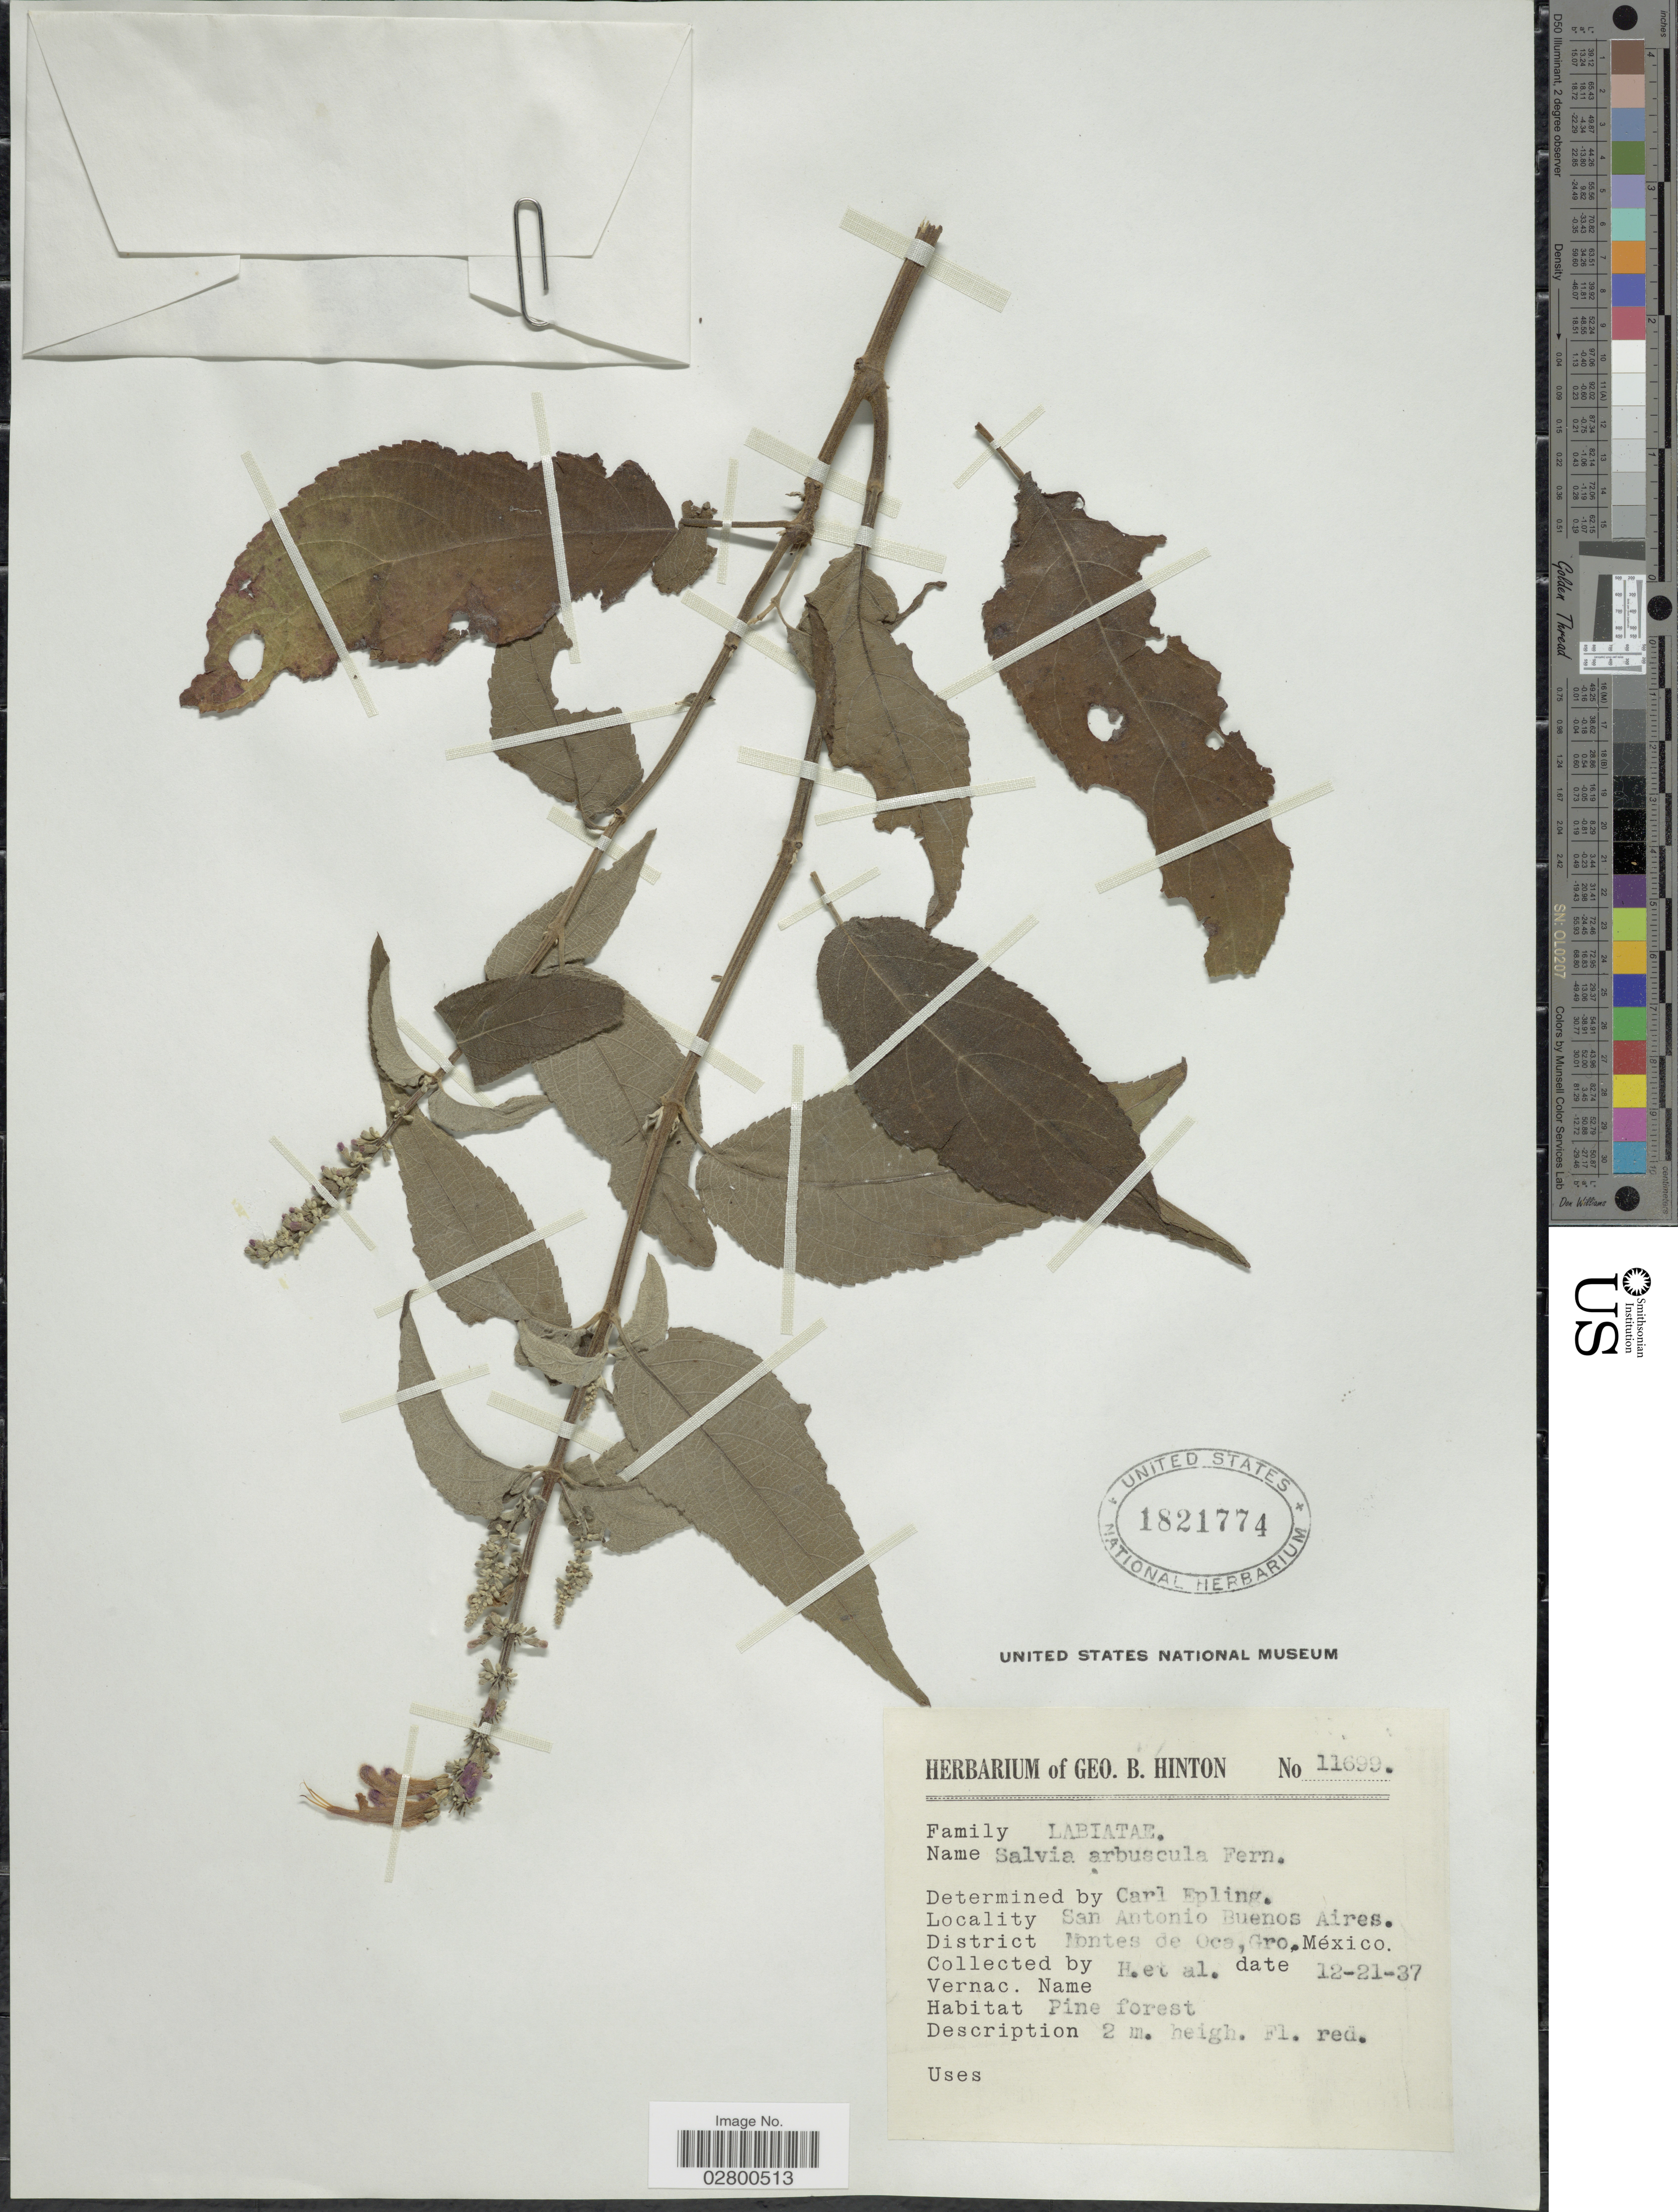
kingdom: Plantae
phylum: Tracheophyta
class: Magnoliopsida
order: Lamiales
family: Lamiaceae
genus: Salvia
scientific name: Salvia arbuscula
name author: Fernald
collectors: G. B. Hinton & et al.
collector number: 11699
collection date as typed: Transcribed d/m/y: 21/12/37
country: Mexico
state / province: Guerrero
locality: San Antonio Buenos Aires. District Montes de Oca.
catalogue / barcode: US 1821774